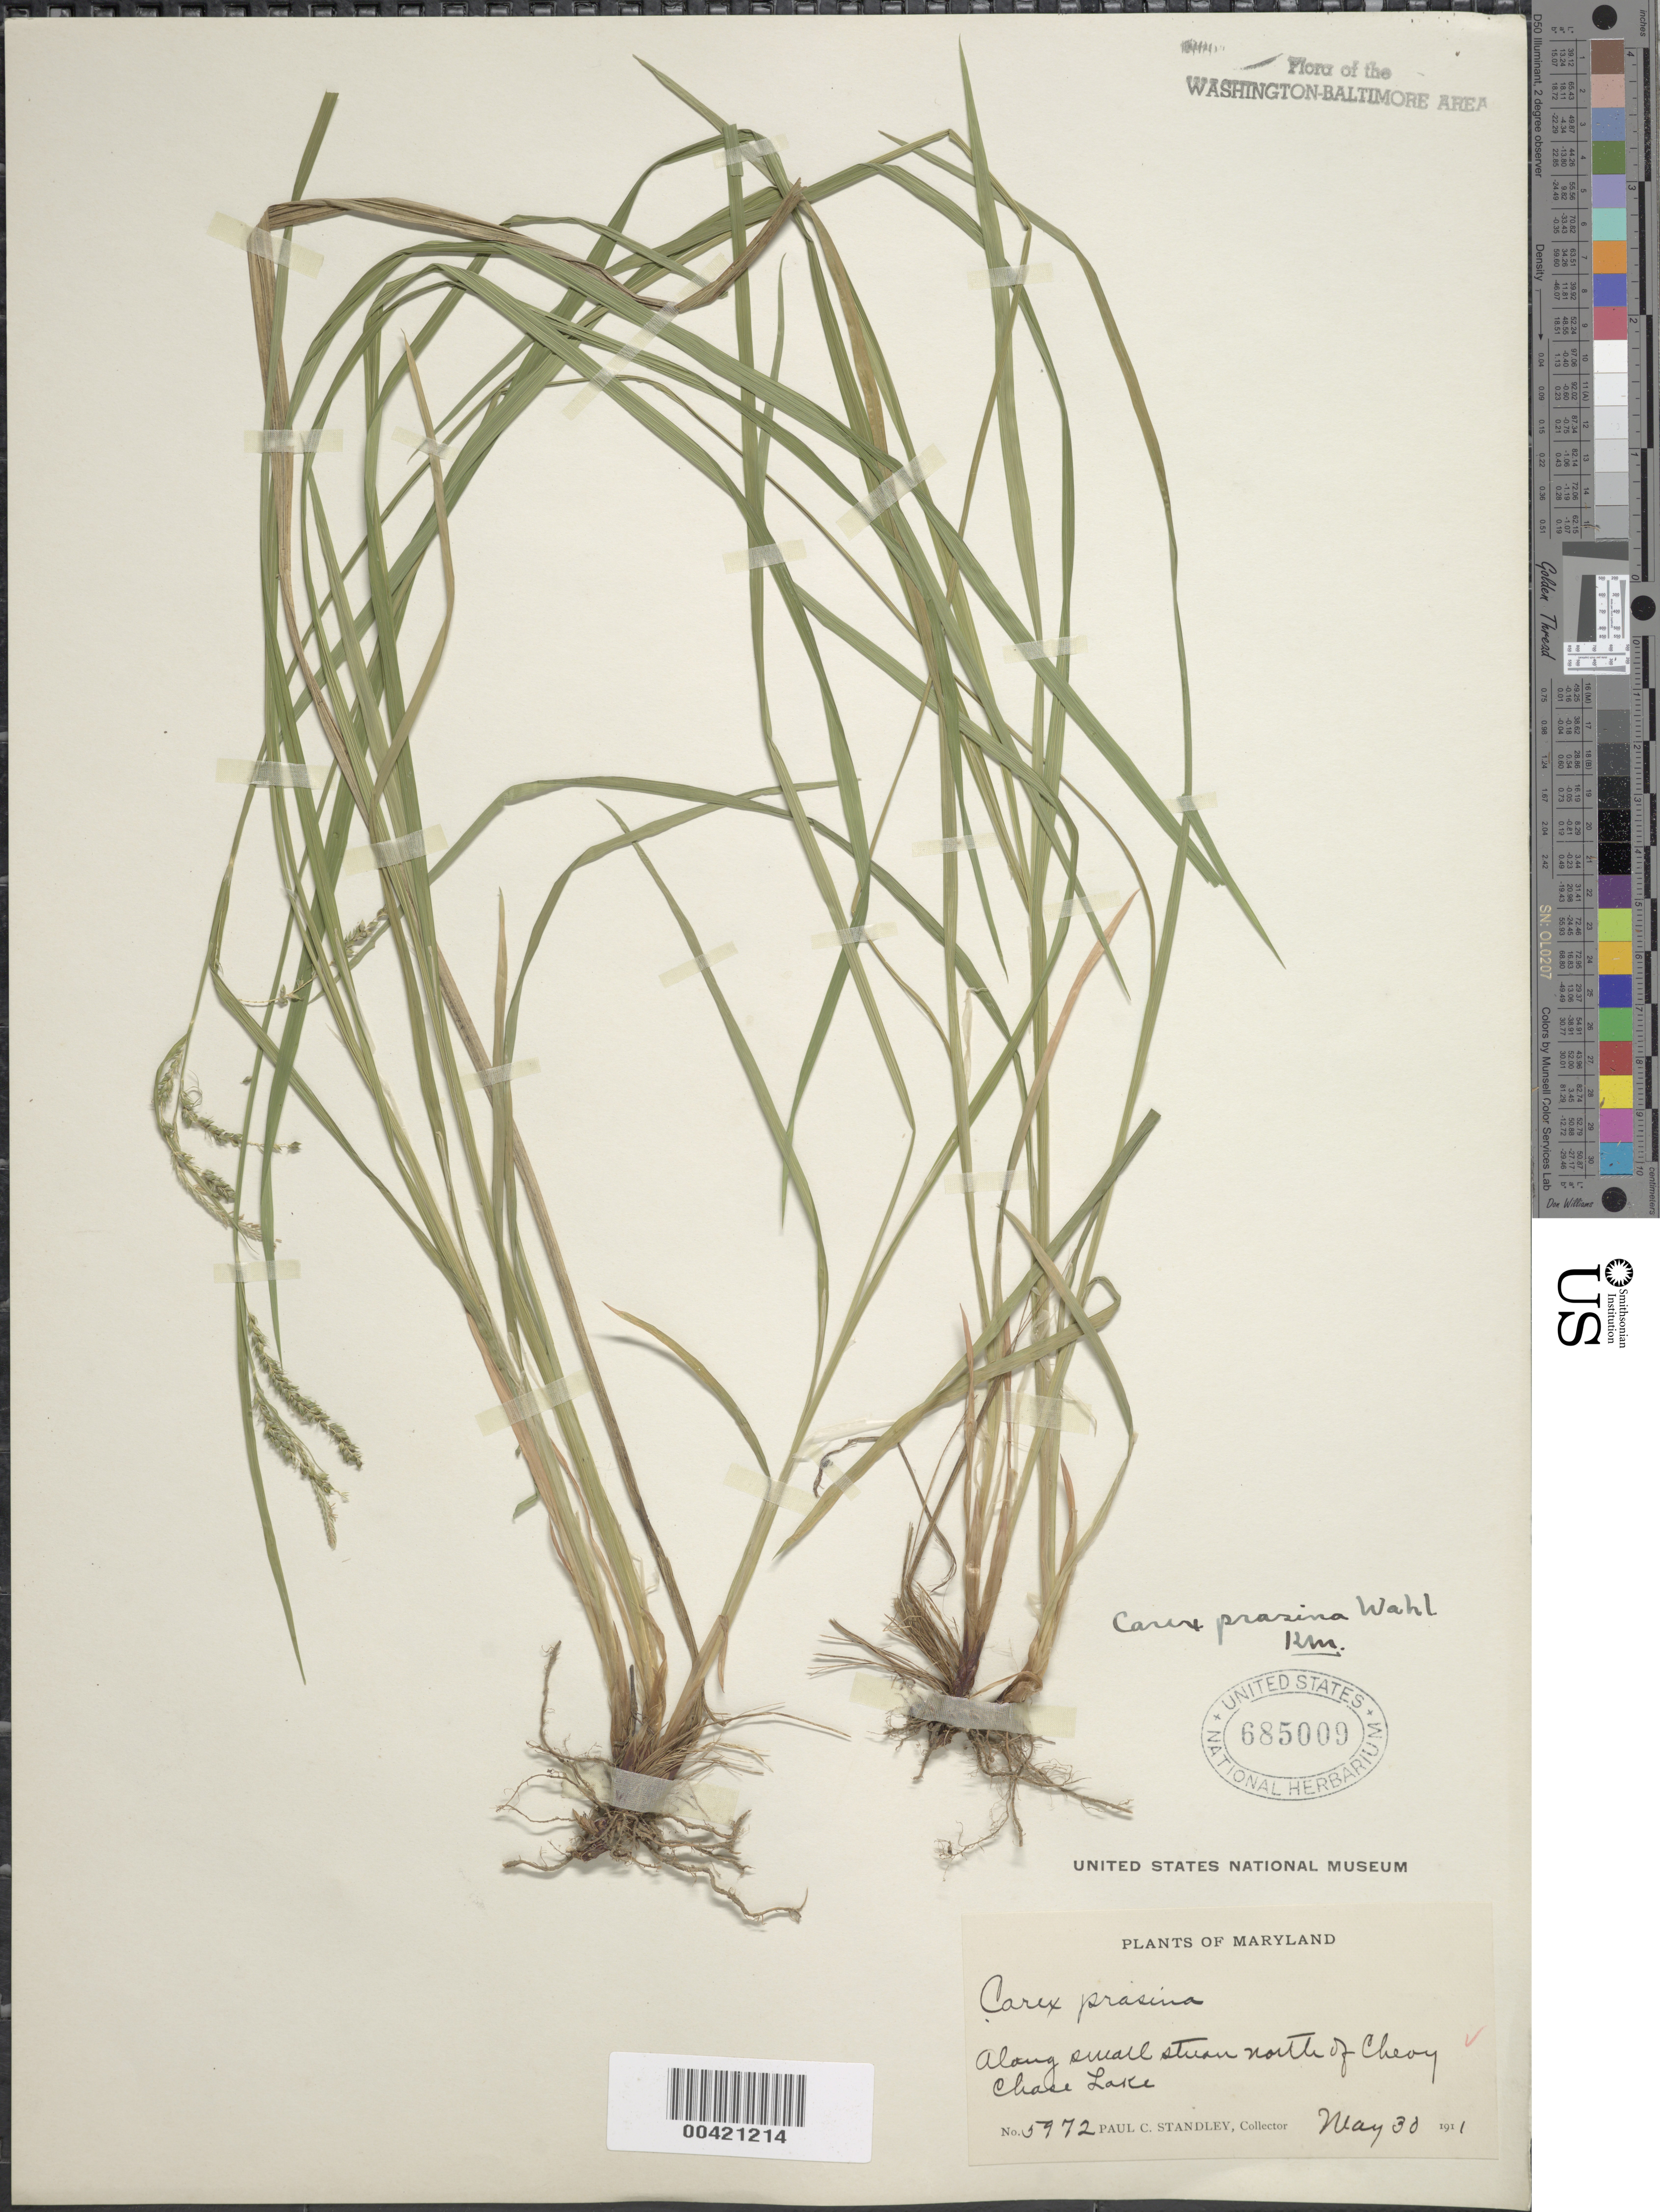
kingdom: Plantae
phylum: Tracheophyta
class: Liliopsida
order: Poales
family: Cyperaceae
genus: Carex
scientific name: Carex prasina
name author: Wahlenb.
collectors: P. C. Standley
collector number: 5972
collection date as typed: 30 May 1911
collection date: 1911-05-30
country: United States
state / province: Maryland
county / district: Montgomery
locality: North of Chevy Chase Lake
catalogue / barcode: US 685009